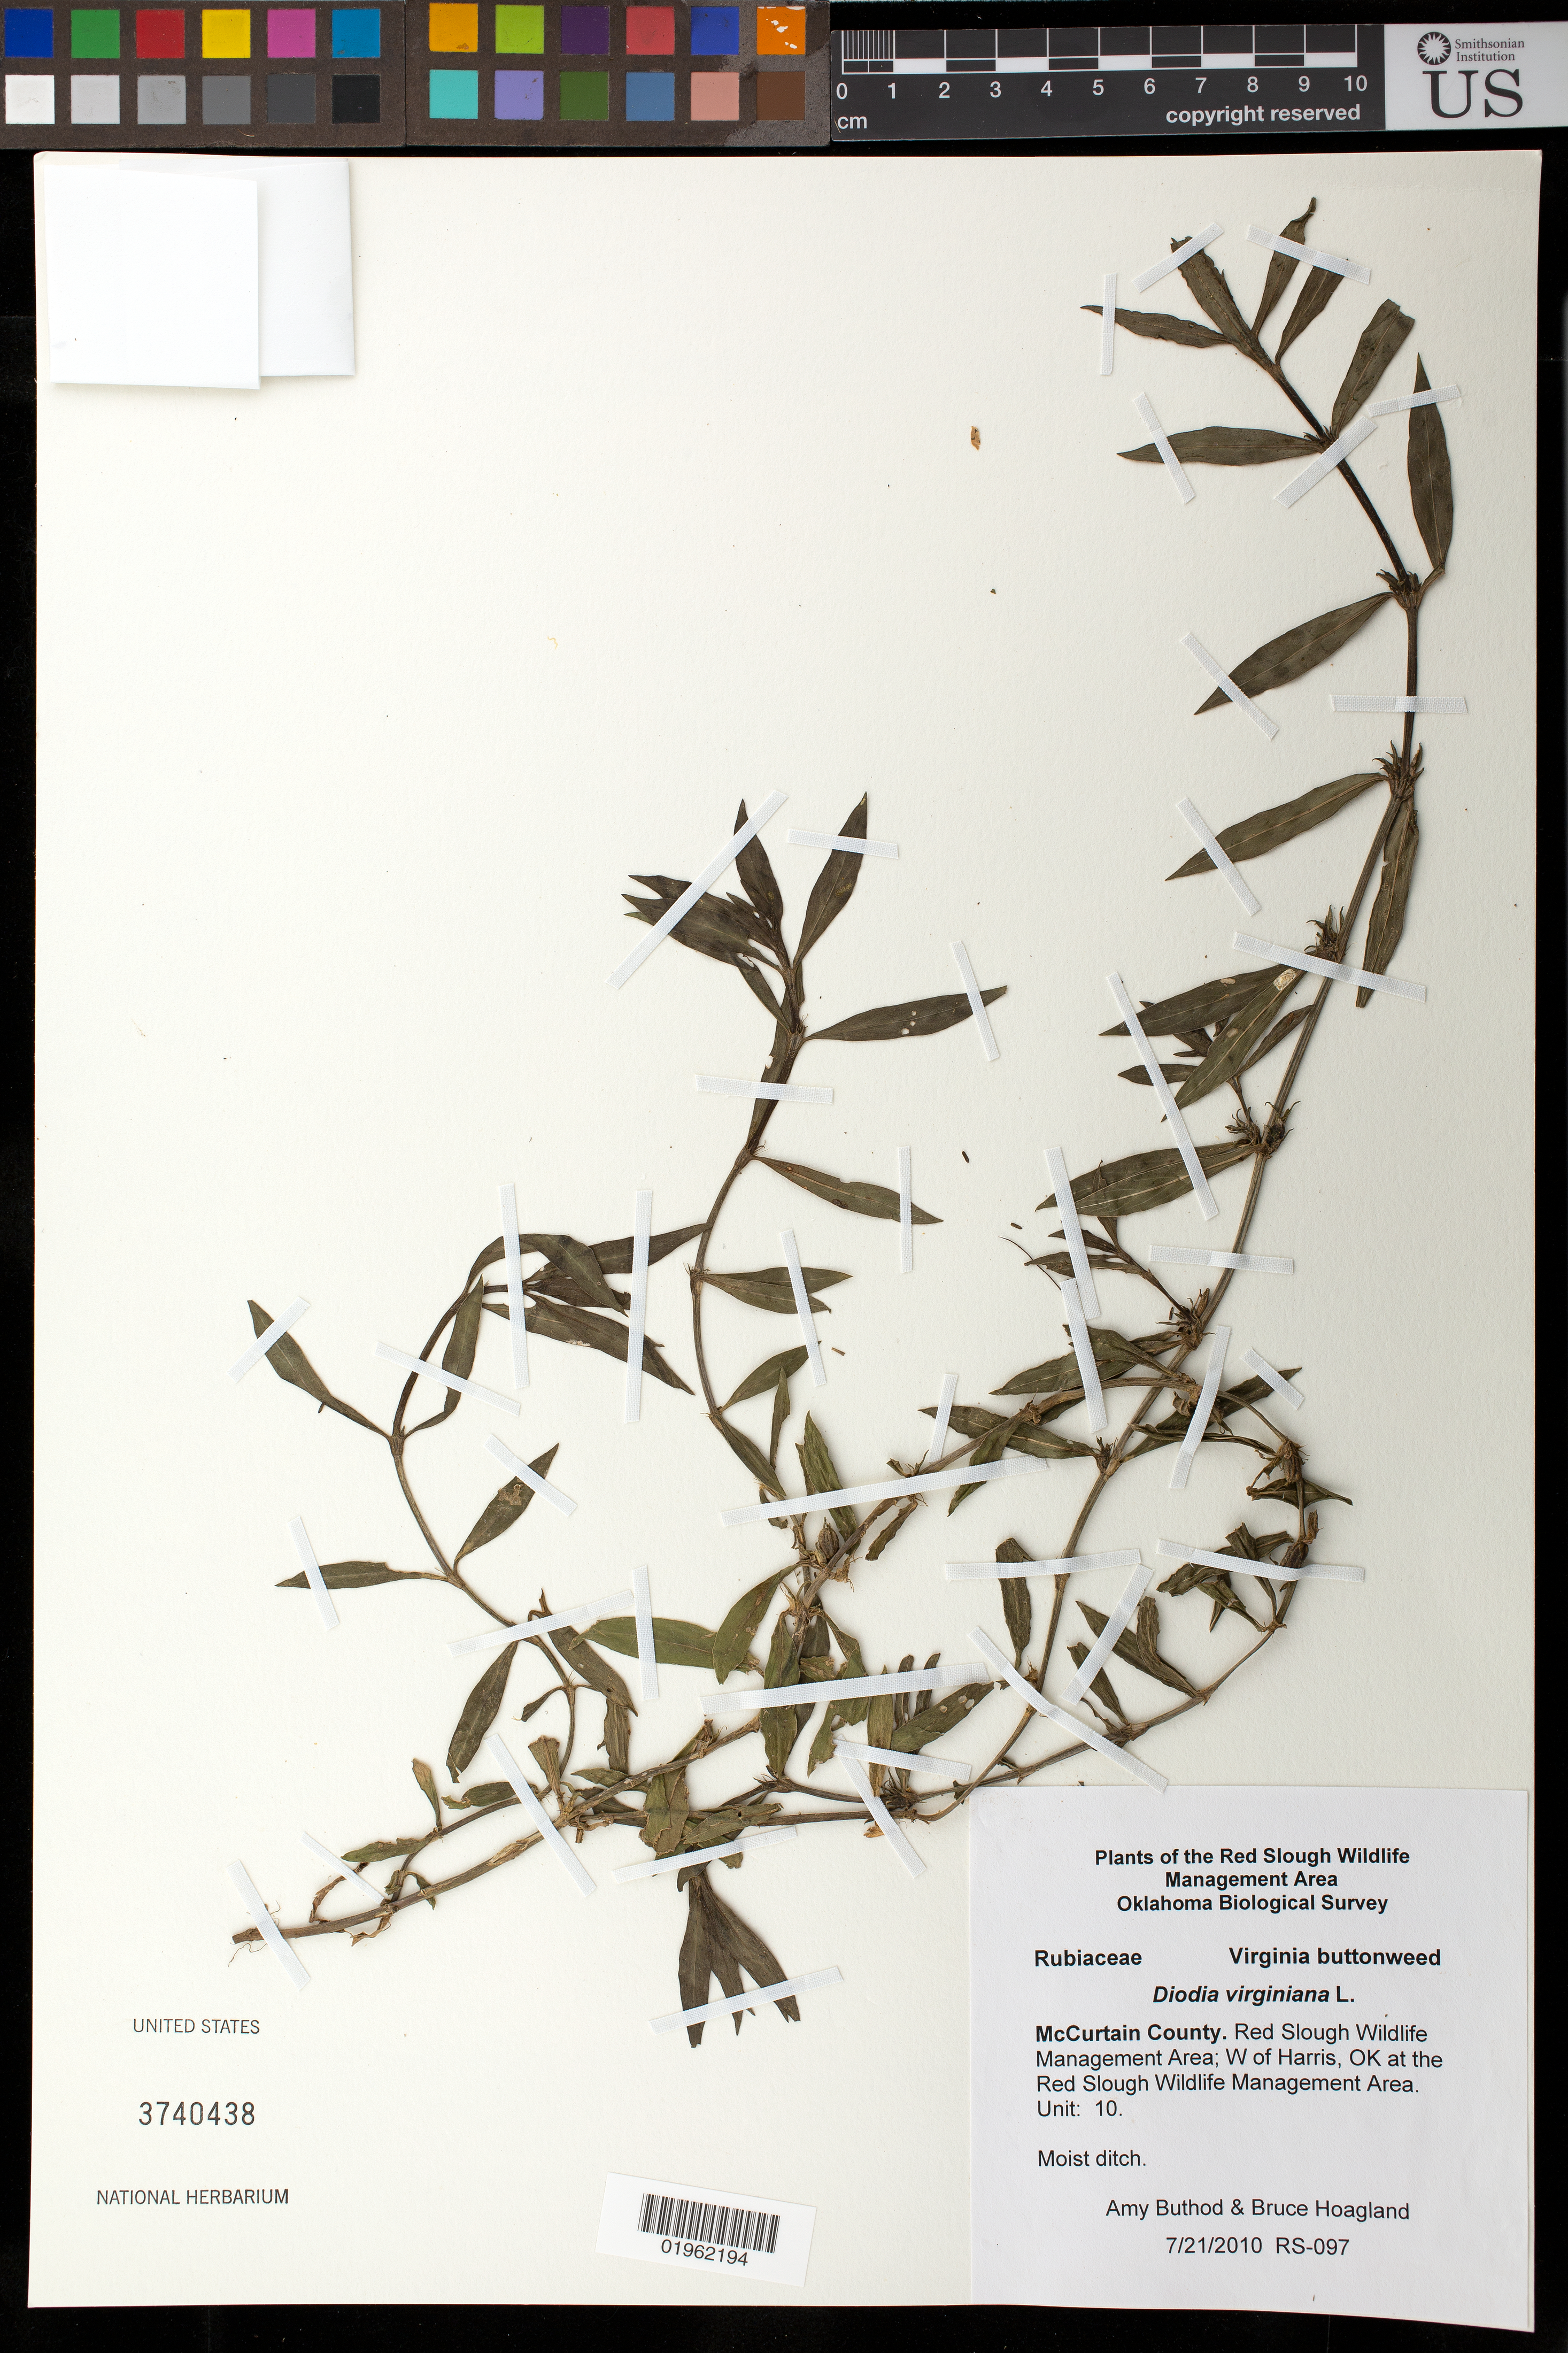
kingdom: Plantae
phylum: Tracheophyta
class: Magnoliopsida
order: Gentianales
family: Rubiaceae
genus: Diodia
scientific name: Diodia virginiana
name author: L.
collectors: A. Buthod & B. Hoagland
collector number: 97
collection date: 2010-07-21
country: United States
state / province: Oklahoma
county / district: Mccurtain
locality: Red Slough Wildlife Management Area; W of Harris OK. Unit 10.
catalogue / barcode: US 3740438